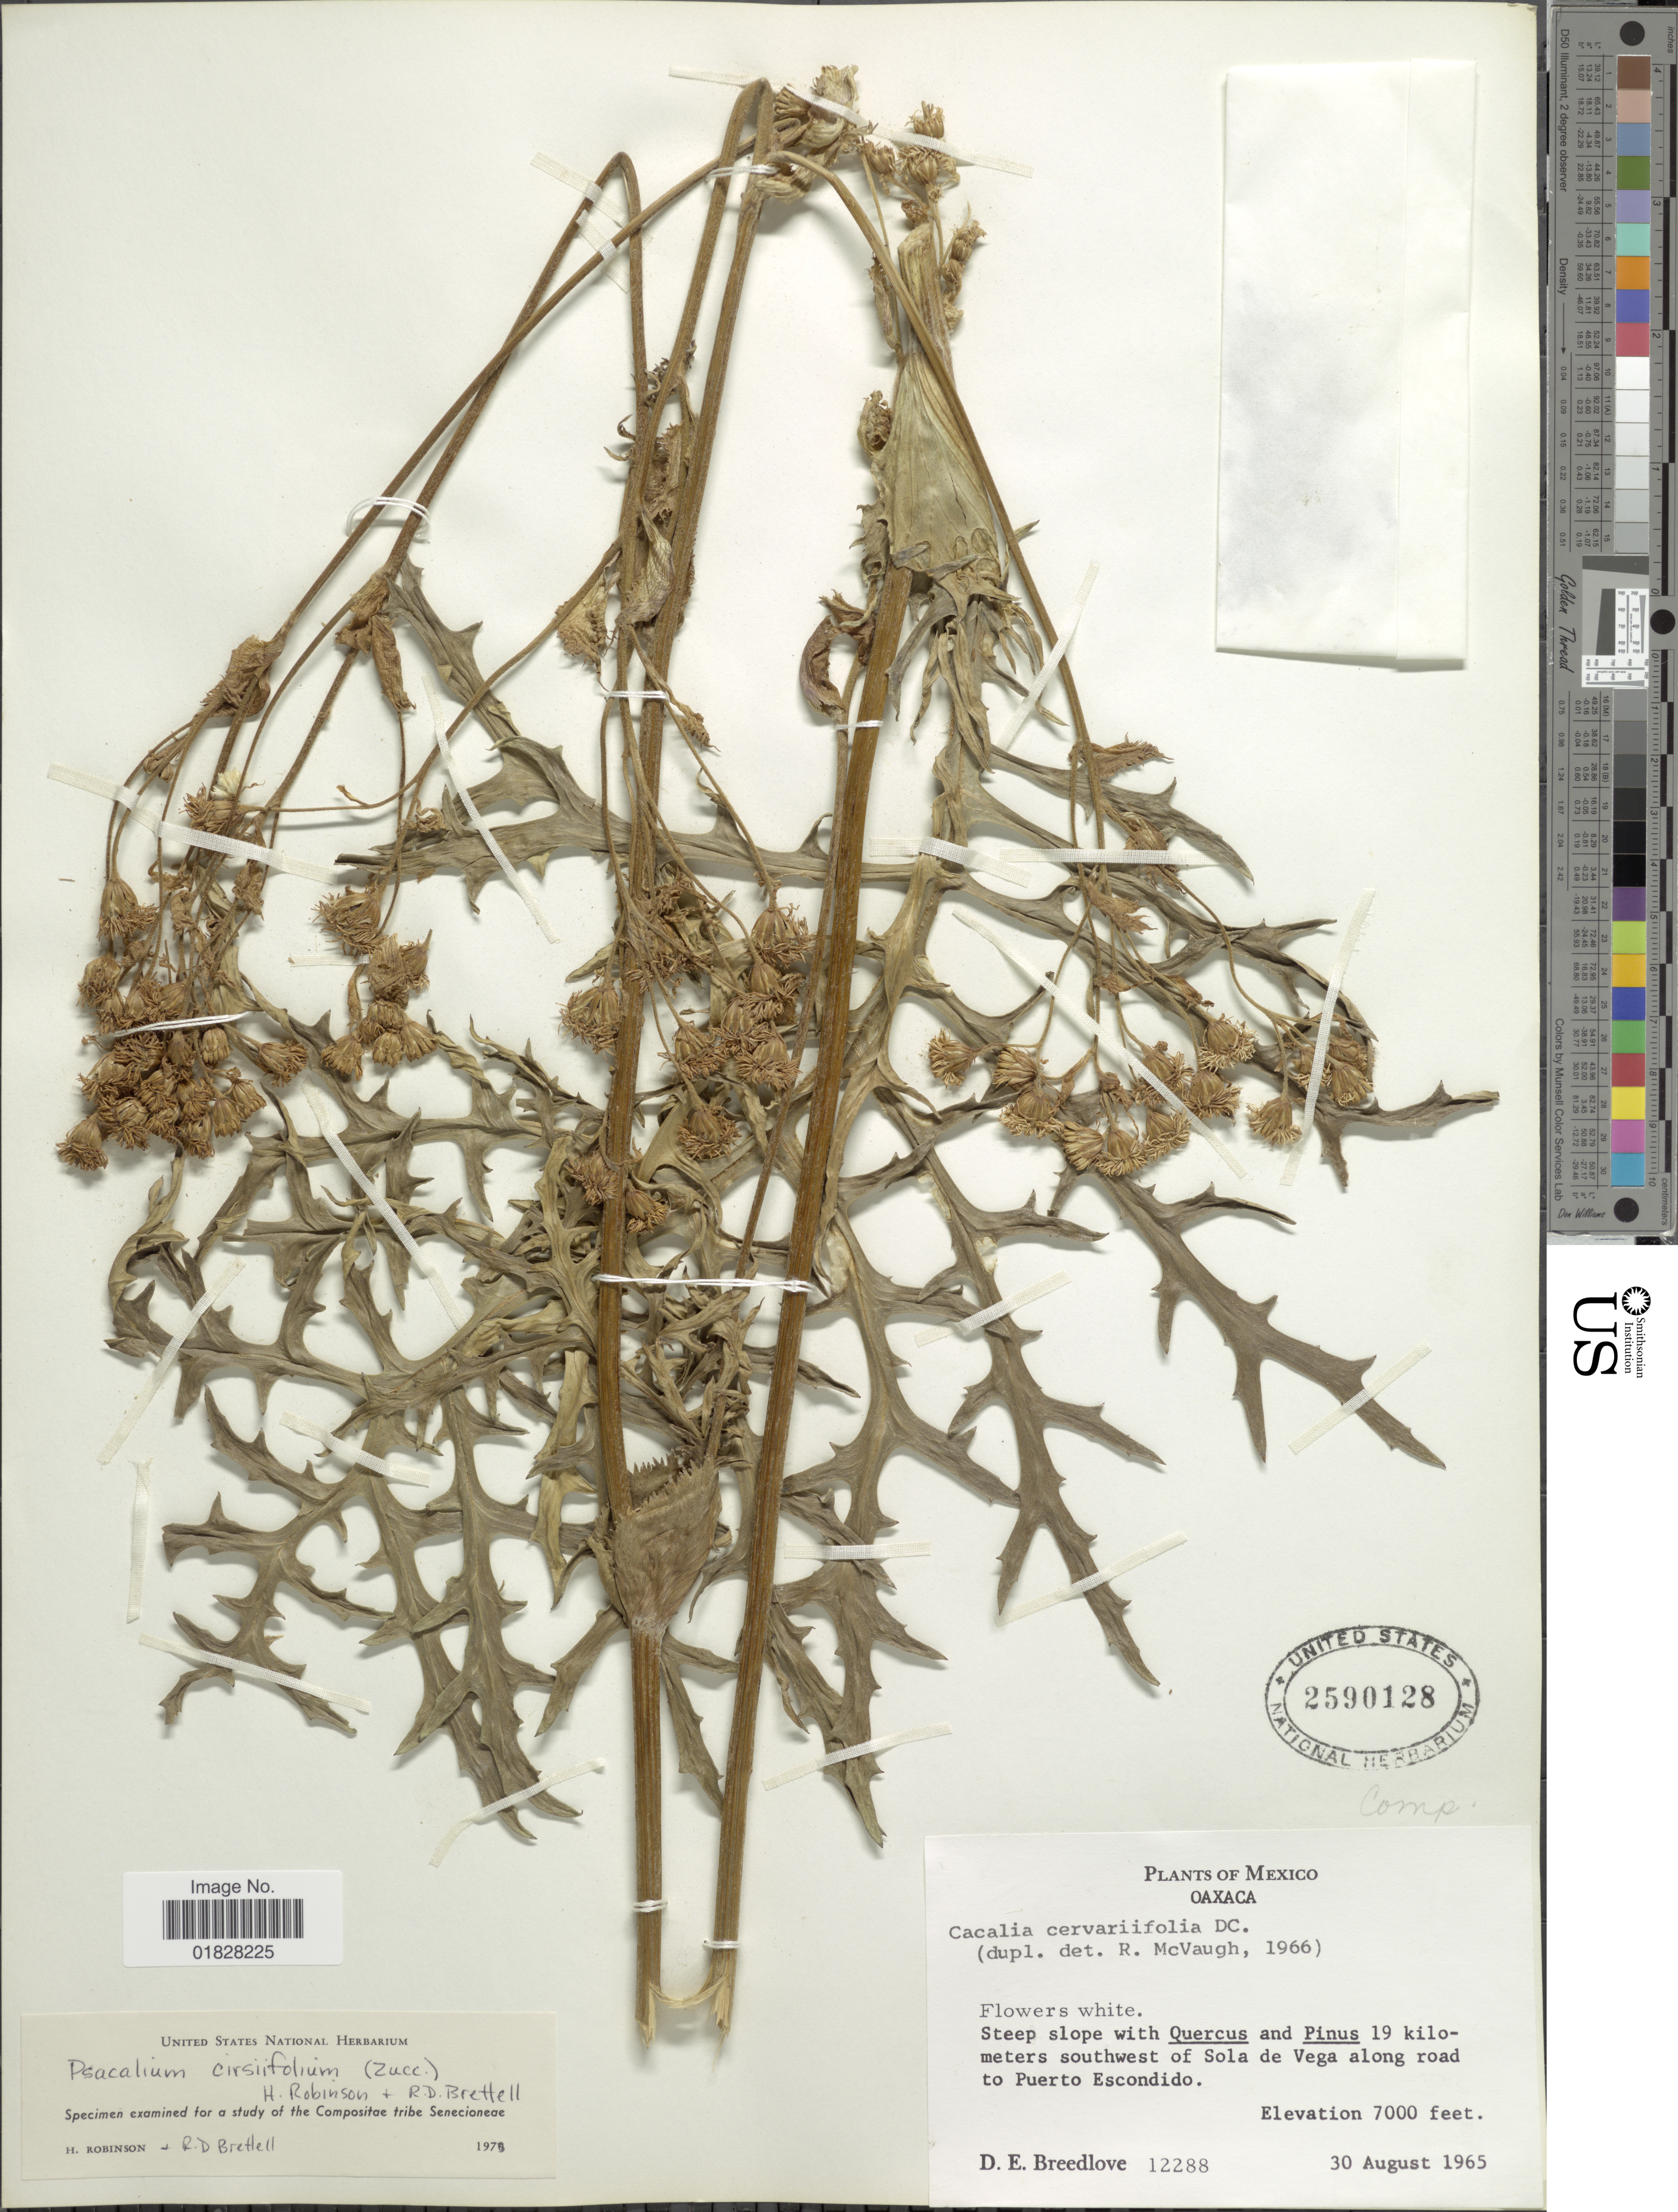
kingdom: Plantae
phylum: Tracheophyta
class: Magnoliopsida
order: Asterales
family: Asteraceae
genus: Psacalium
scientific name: Psacalium cirsiifolium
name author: (Zucc.) H. Rob. & Brettell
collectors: D. E. Breedlove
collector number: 12288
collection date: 1965-08-30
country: Mexico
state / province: Oaxaca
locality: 19 kilometers southwest of Sola de Vega along road to Puerto Escondido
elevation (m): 2134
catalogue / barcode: US 2590128